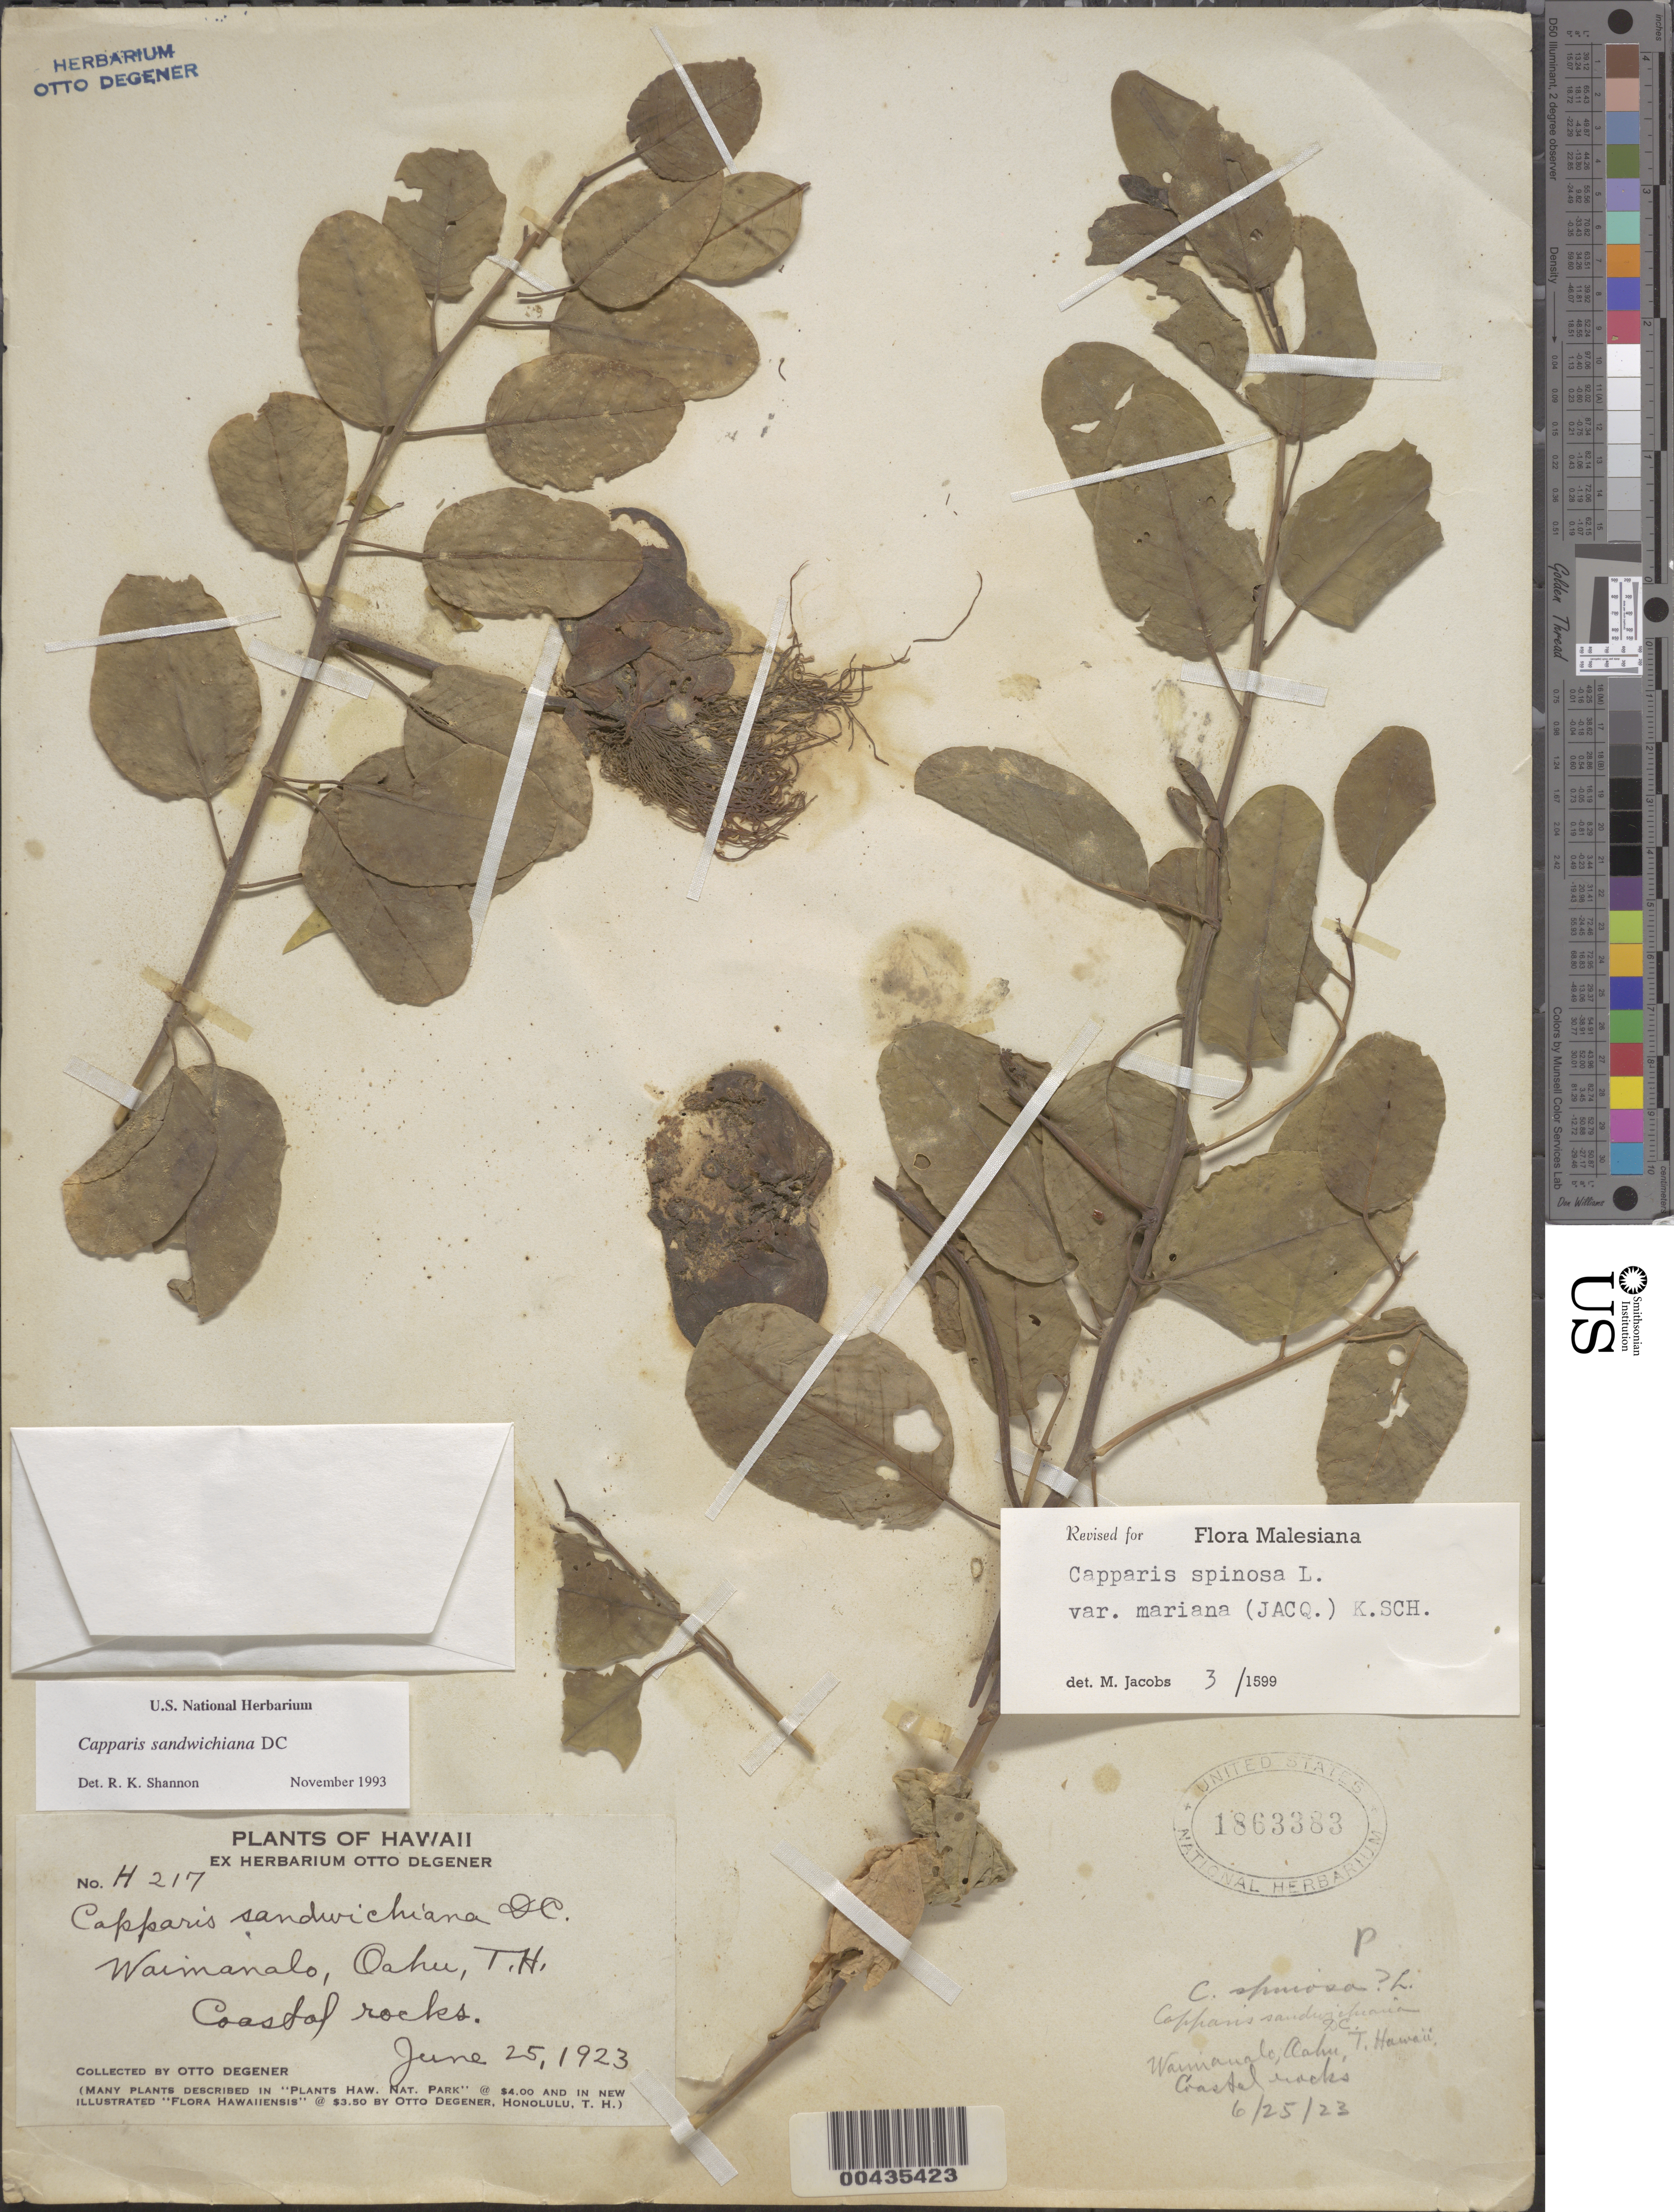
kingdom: Plantae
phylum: Tracheophyta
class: Magnoliopsida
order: Brassicales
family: Capparaceae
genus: Capparis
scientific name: Capparis sandwichiana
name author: DC.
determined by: Shannon, R. K., (UNITED STATES)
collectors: O. Degener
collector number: H217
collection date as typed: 25 Jun 1923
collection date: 1923-06-25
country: United States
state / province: Hawaii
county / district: Honolulu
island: Oahu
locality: Waimanalo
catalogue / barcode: US 1863383